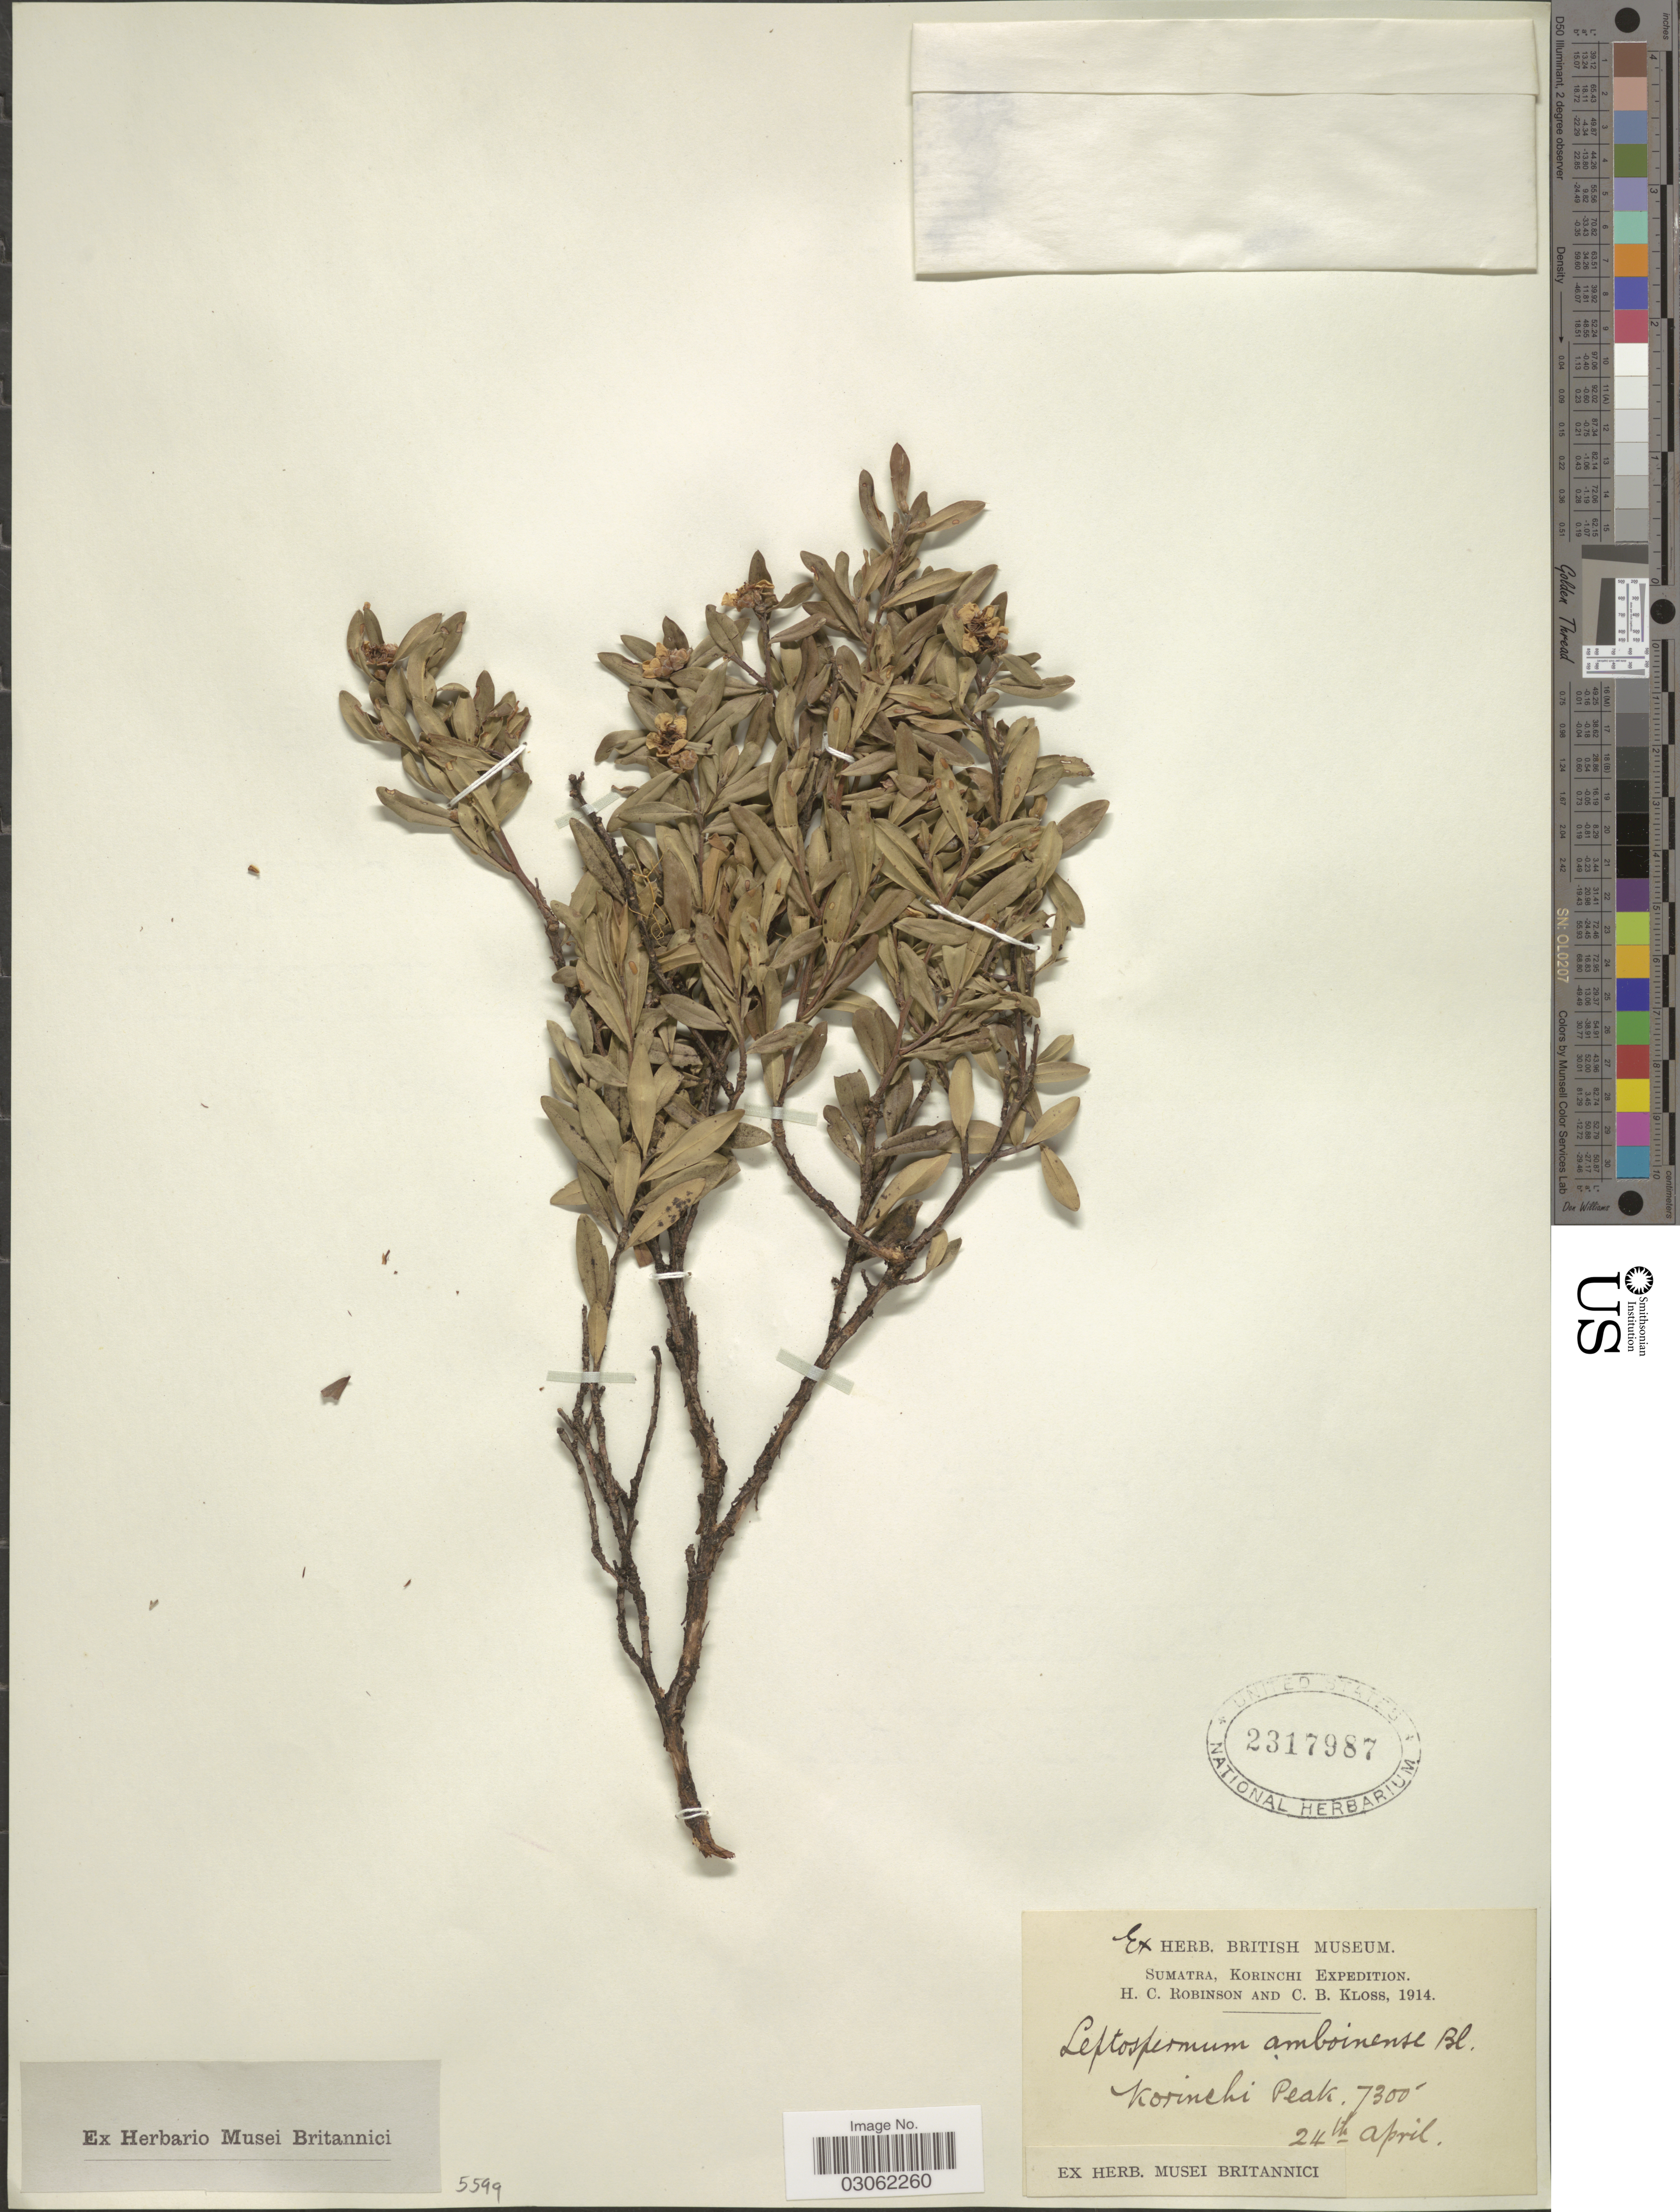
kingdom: Plantae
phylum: Tracheophyta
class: Magnoliopsida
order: Myrtales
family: Myrtaceae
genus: Leptospermum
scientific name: Leptospermum javanicum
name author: Blume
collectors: H. C. Robinson & C. Kloss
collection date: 1914-04-24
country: Indonesia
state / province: Sumatra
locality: Korinchi. Korinchi Peak.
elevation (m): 2225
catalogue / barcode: US 2317987